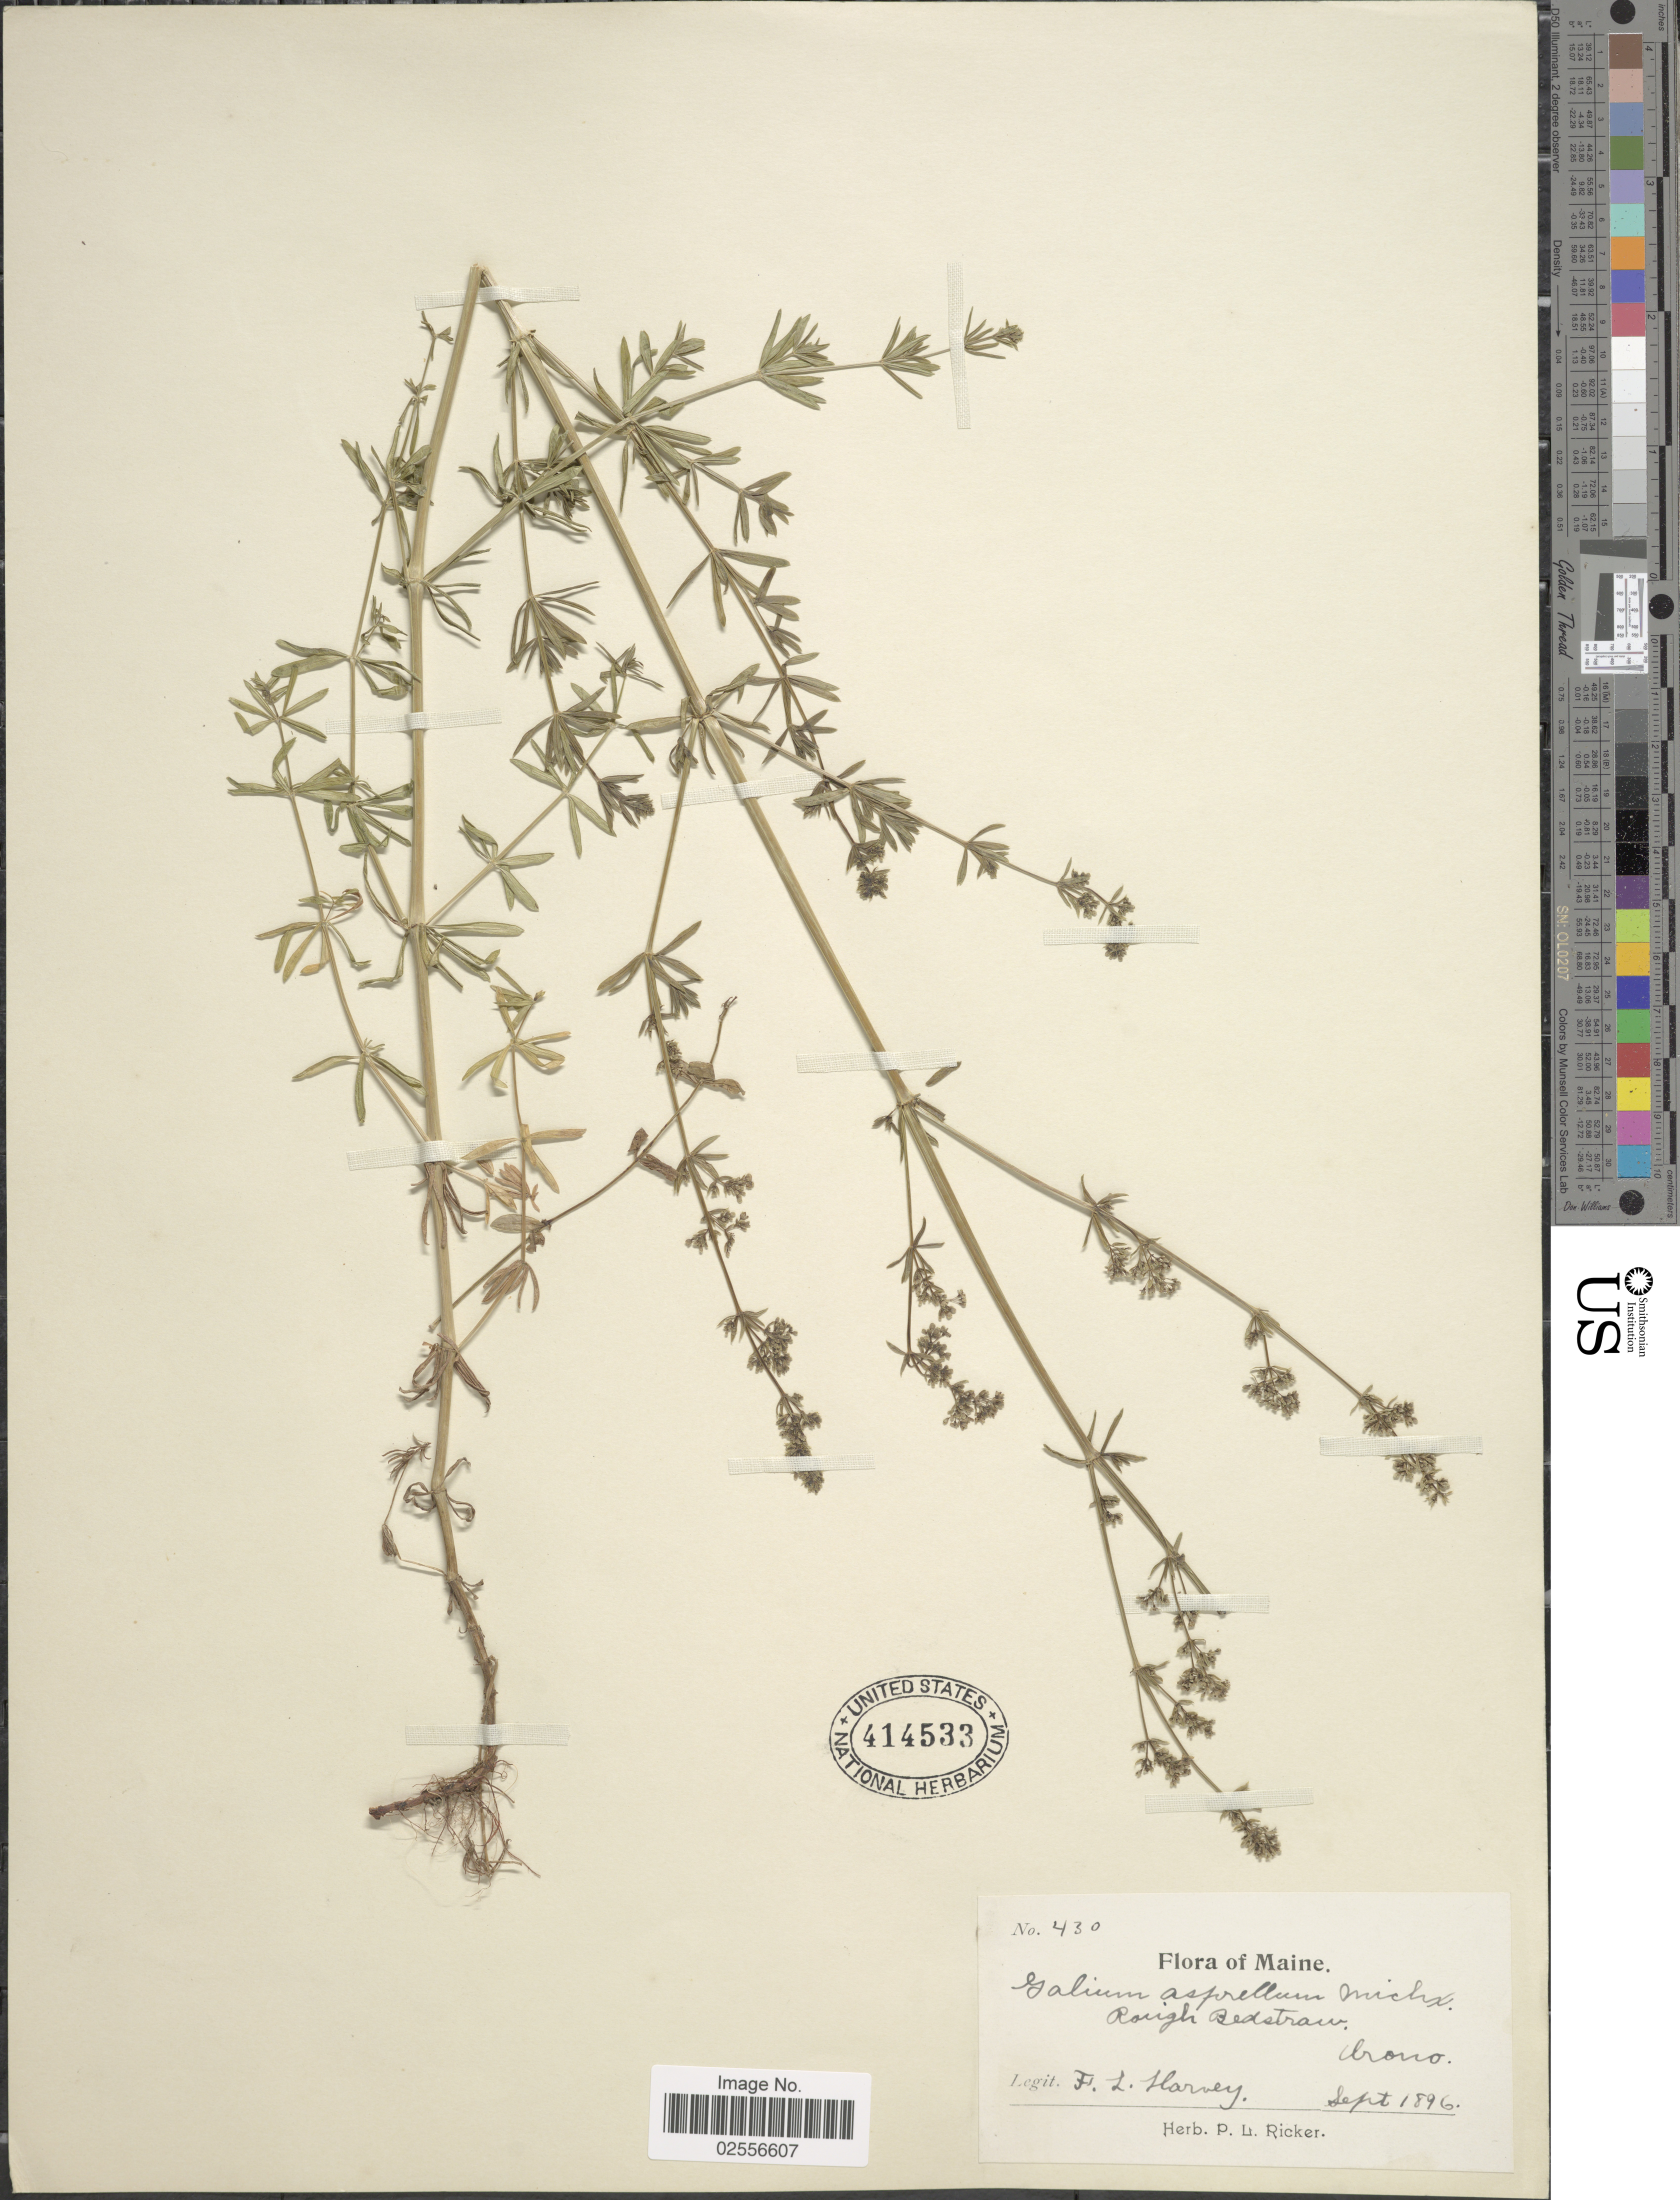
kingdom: Plantae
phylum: Tracheophyta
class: Magnoliopsida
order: Gentianales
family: Rubiaceae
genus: Galium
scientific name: Galium asprellum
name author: Michx.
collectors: F. L. Harvey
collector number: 430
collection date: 1896-09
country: United States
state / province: Maine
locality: Rough Bedstraw, Orono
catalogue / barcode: US 414533